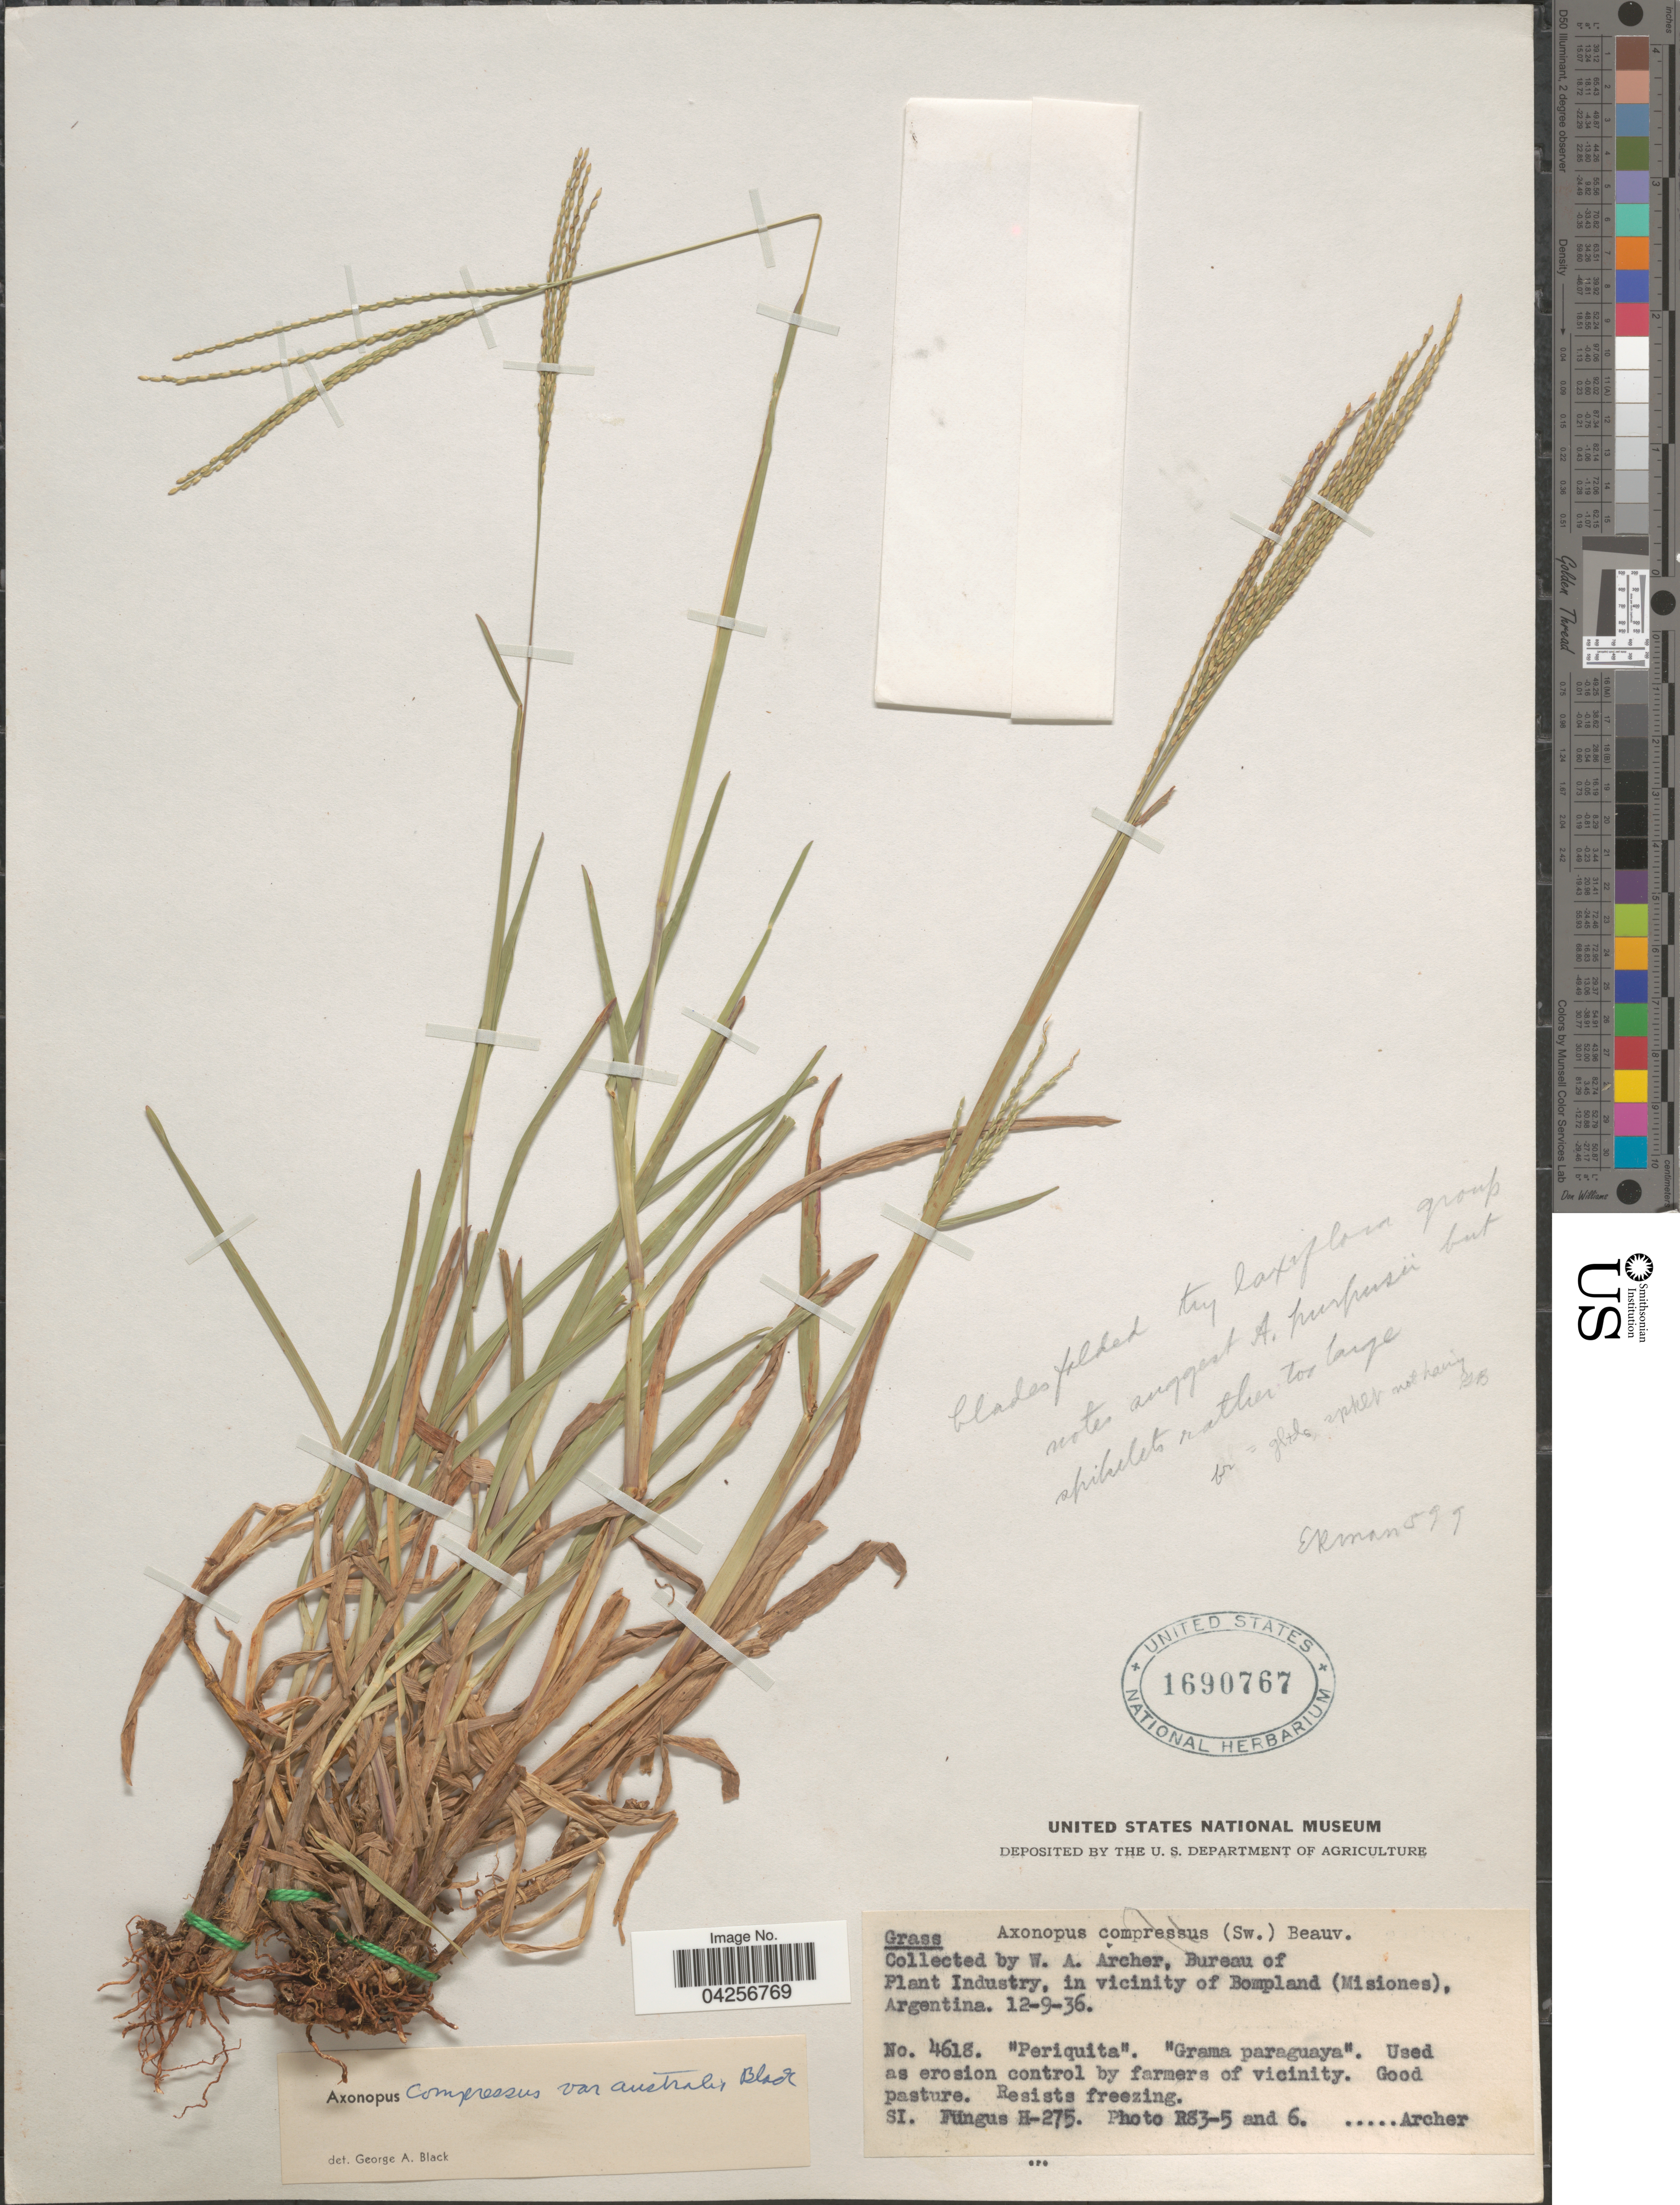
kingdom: Plantae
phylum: Tracheophyta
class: Liliopsida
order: Poales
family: Poaceae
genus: Axonopus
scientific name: Axonopus compressus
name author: (Sw.) P. Beauv.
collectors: W. Archer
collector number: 4618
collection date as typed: Transcribed d/m/y: 12/9/36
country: Argentina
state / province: Misiones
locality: In vicinity of Bompland.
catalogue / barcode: US 1690767